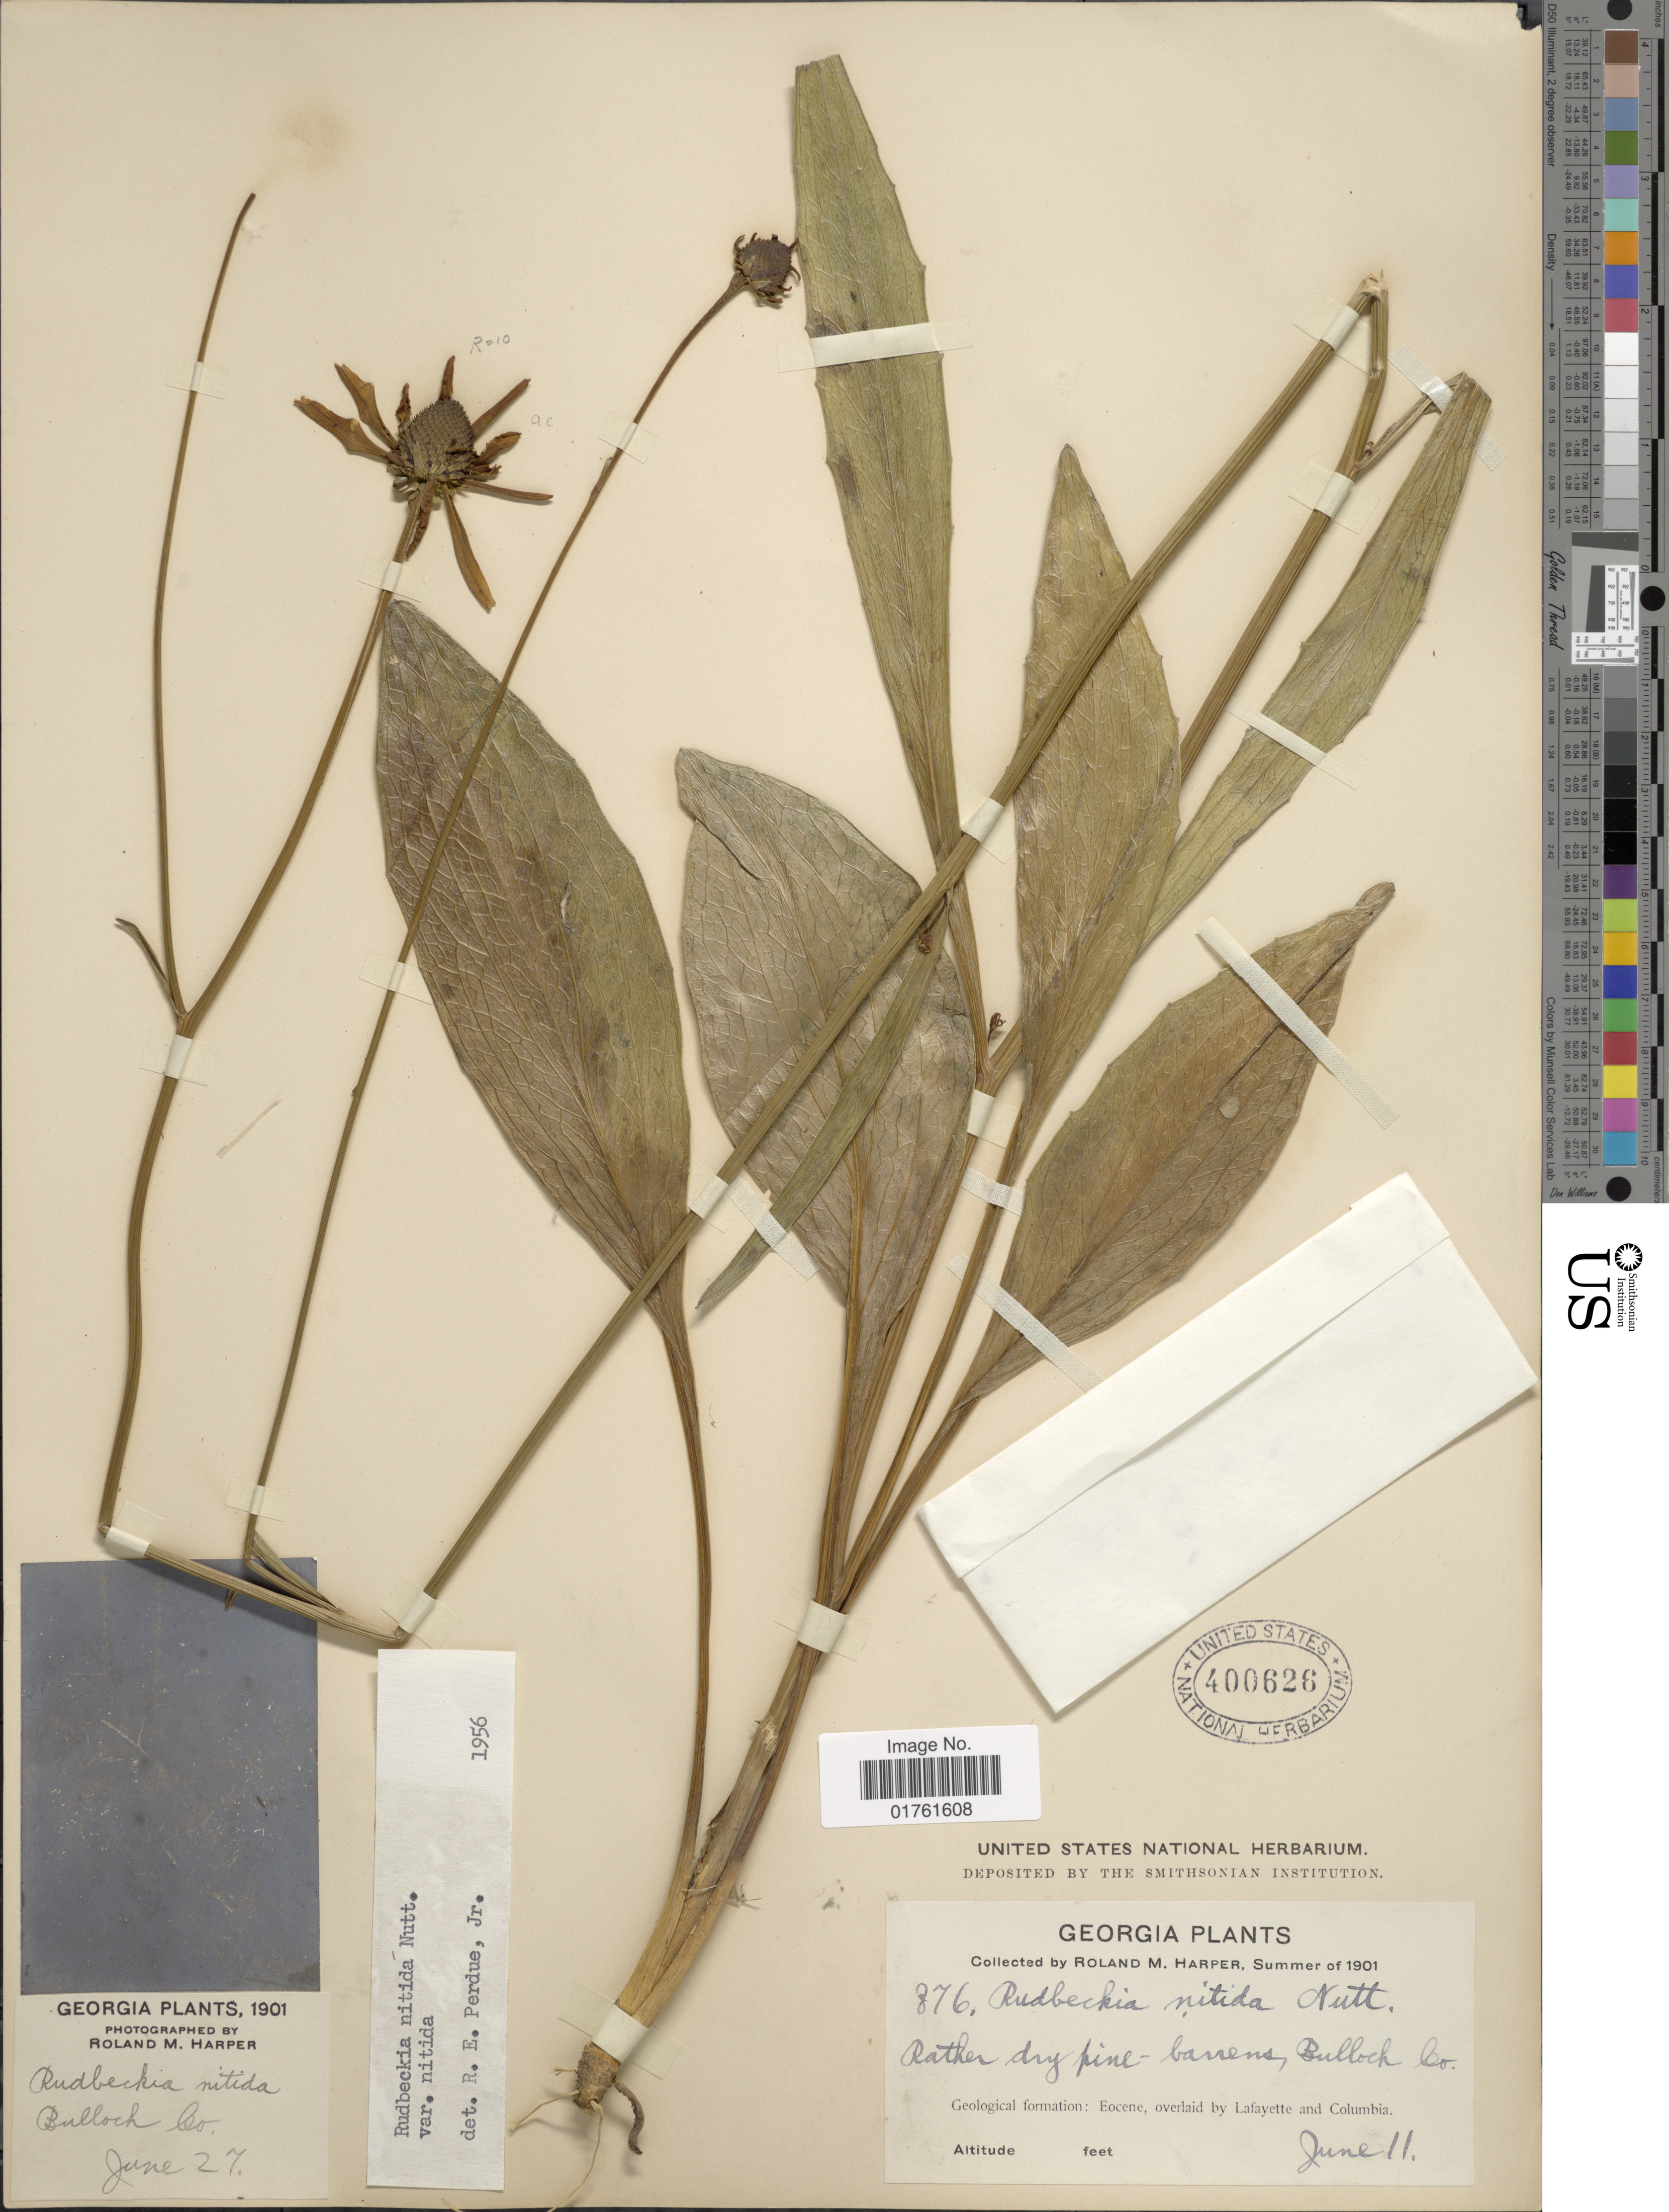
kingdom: Plantae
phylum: Tracheophyta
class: Magnoliopsida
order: Asterales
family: Asteraceae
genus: Rudbeckia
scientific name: Rudbeckia nitida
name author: Nutt.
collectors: R. M. Harper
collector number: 876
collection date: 1901-06-11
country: United States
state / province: Georgia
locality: Rather dry pine-barrens, Bullock Co, Geological formation: Eocene, overlaid by Lafayette and Columbia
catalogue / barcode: US 400626